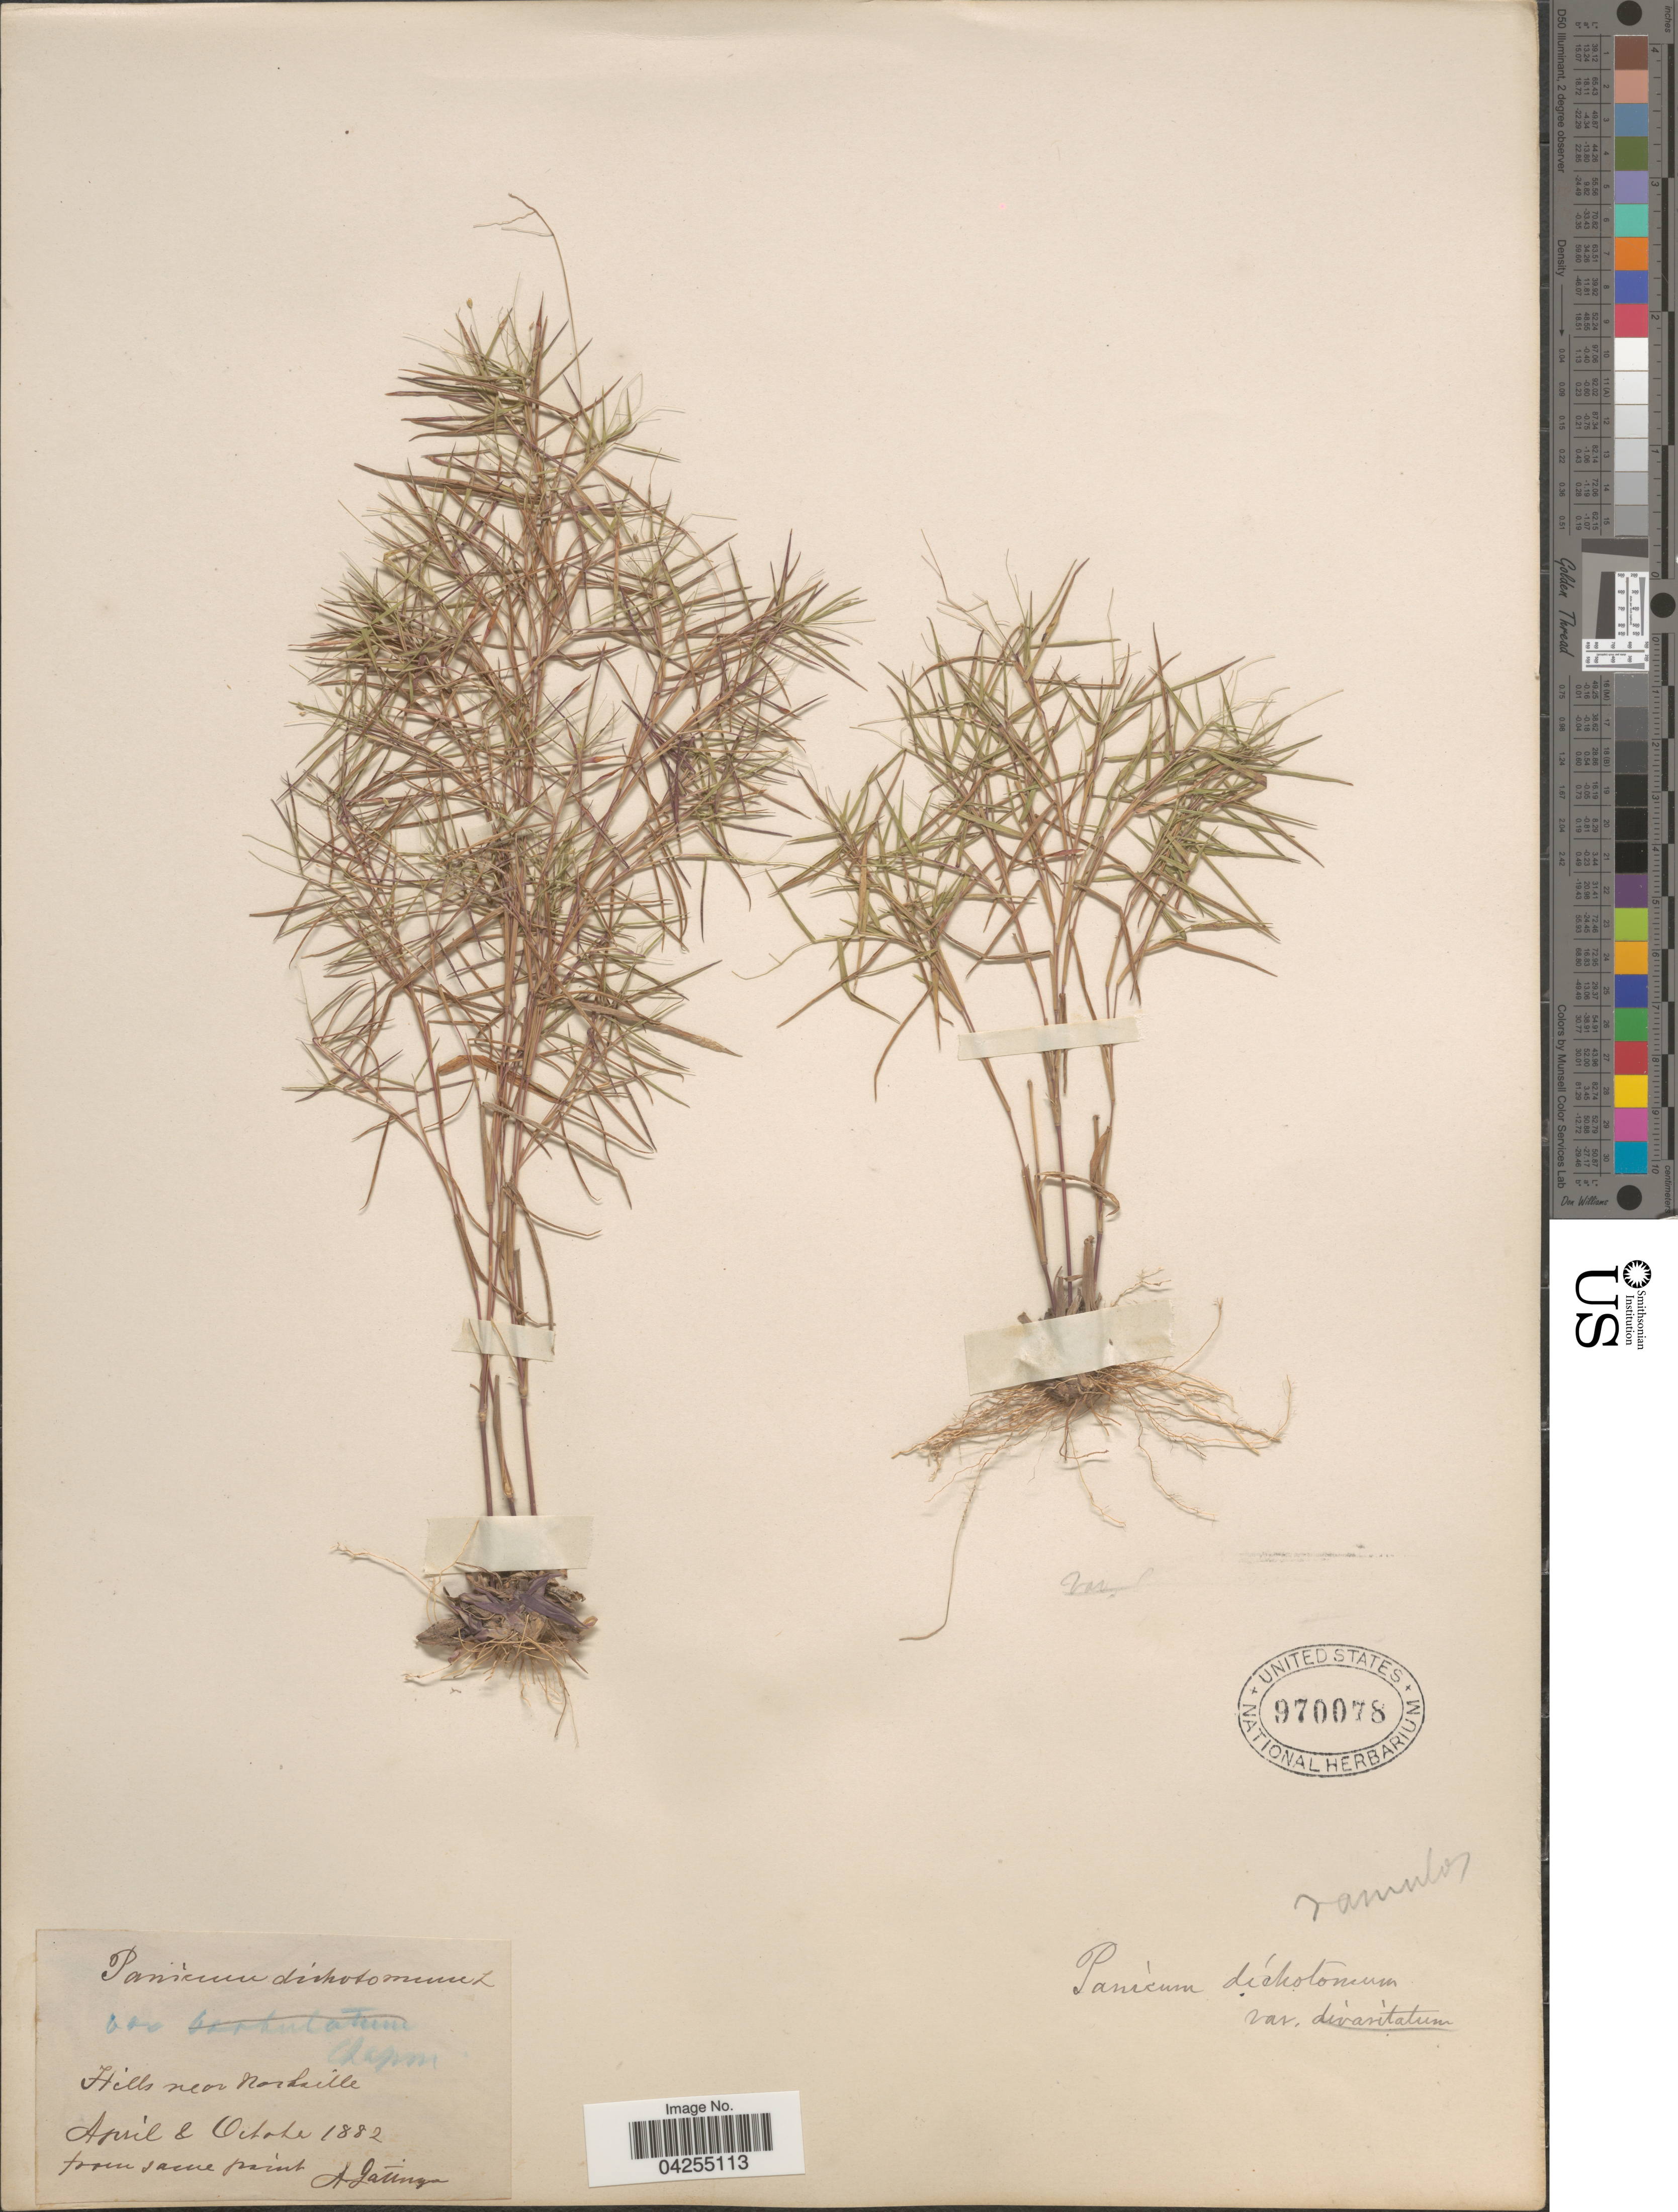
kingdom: Plantae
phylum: Tracheophyta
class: Liliopsida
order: Poales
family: Poaceae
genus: Dichanthelium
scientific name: Dichanthelium dichotomum var. dichotomum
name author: (L.) Gould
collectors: A. Gattinger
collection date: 1882-04/1882-10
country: United States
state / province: Tennessee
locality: Hills near Nashville.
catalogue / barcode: US 970078